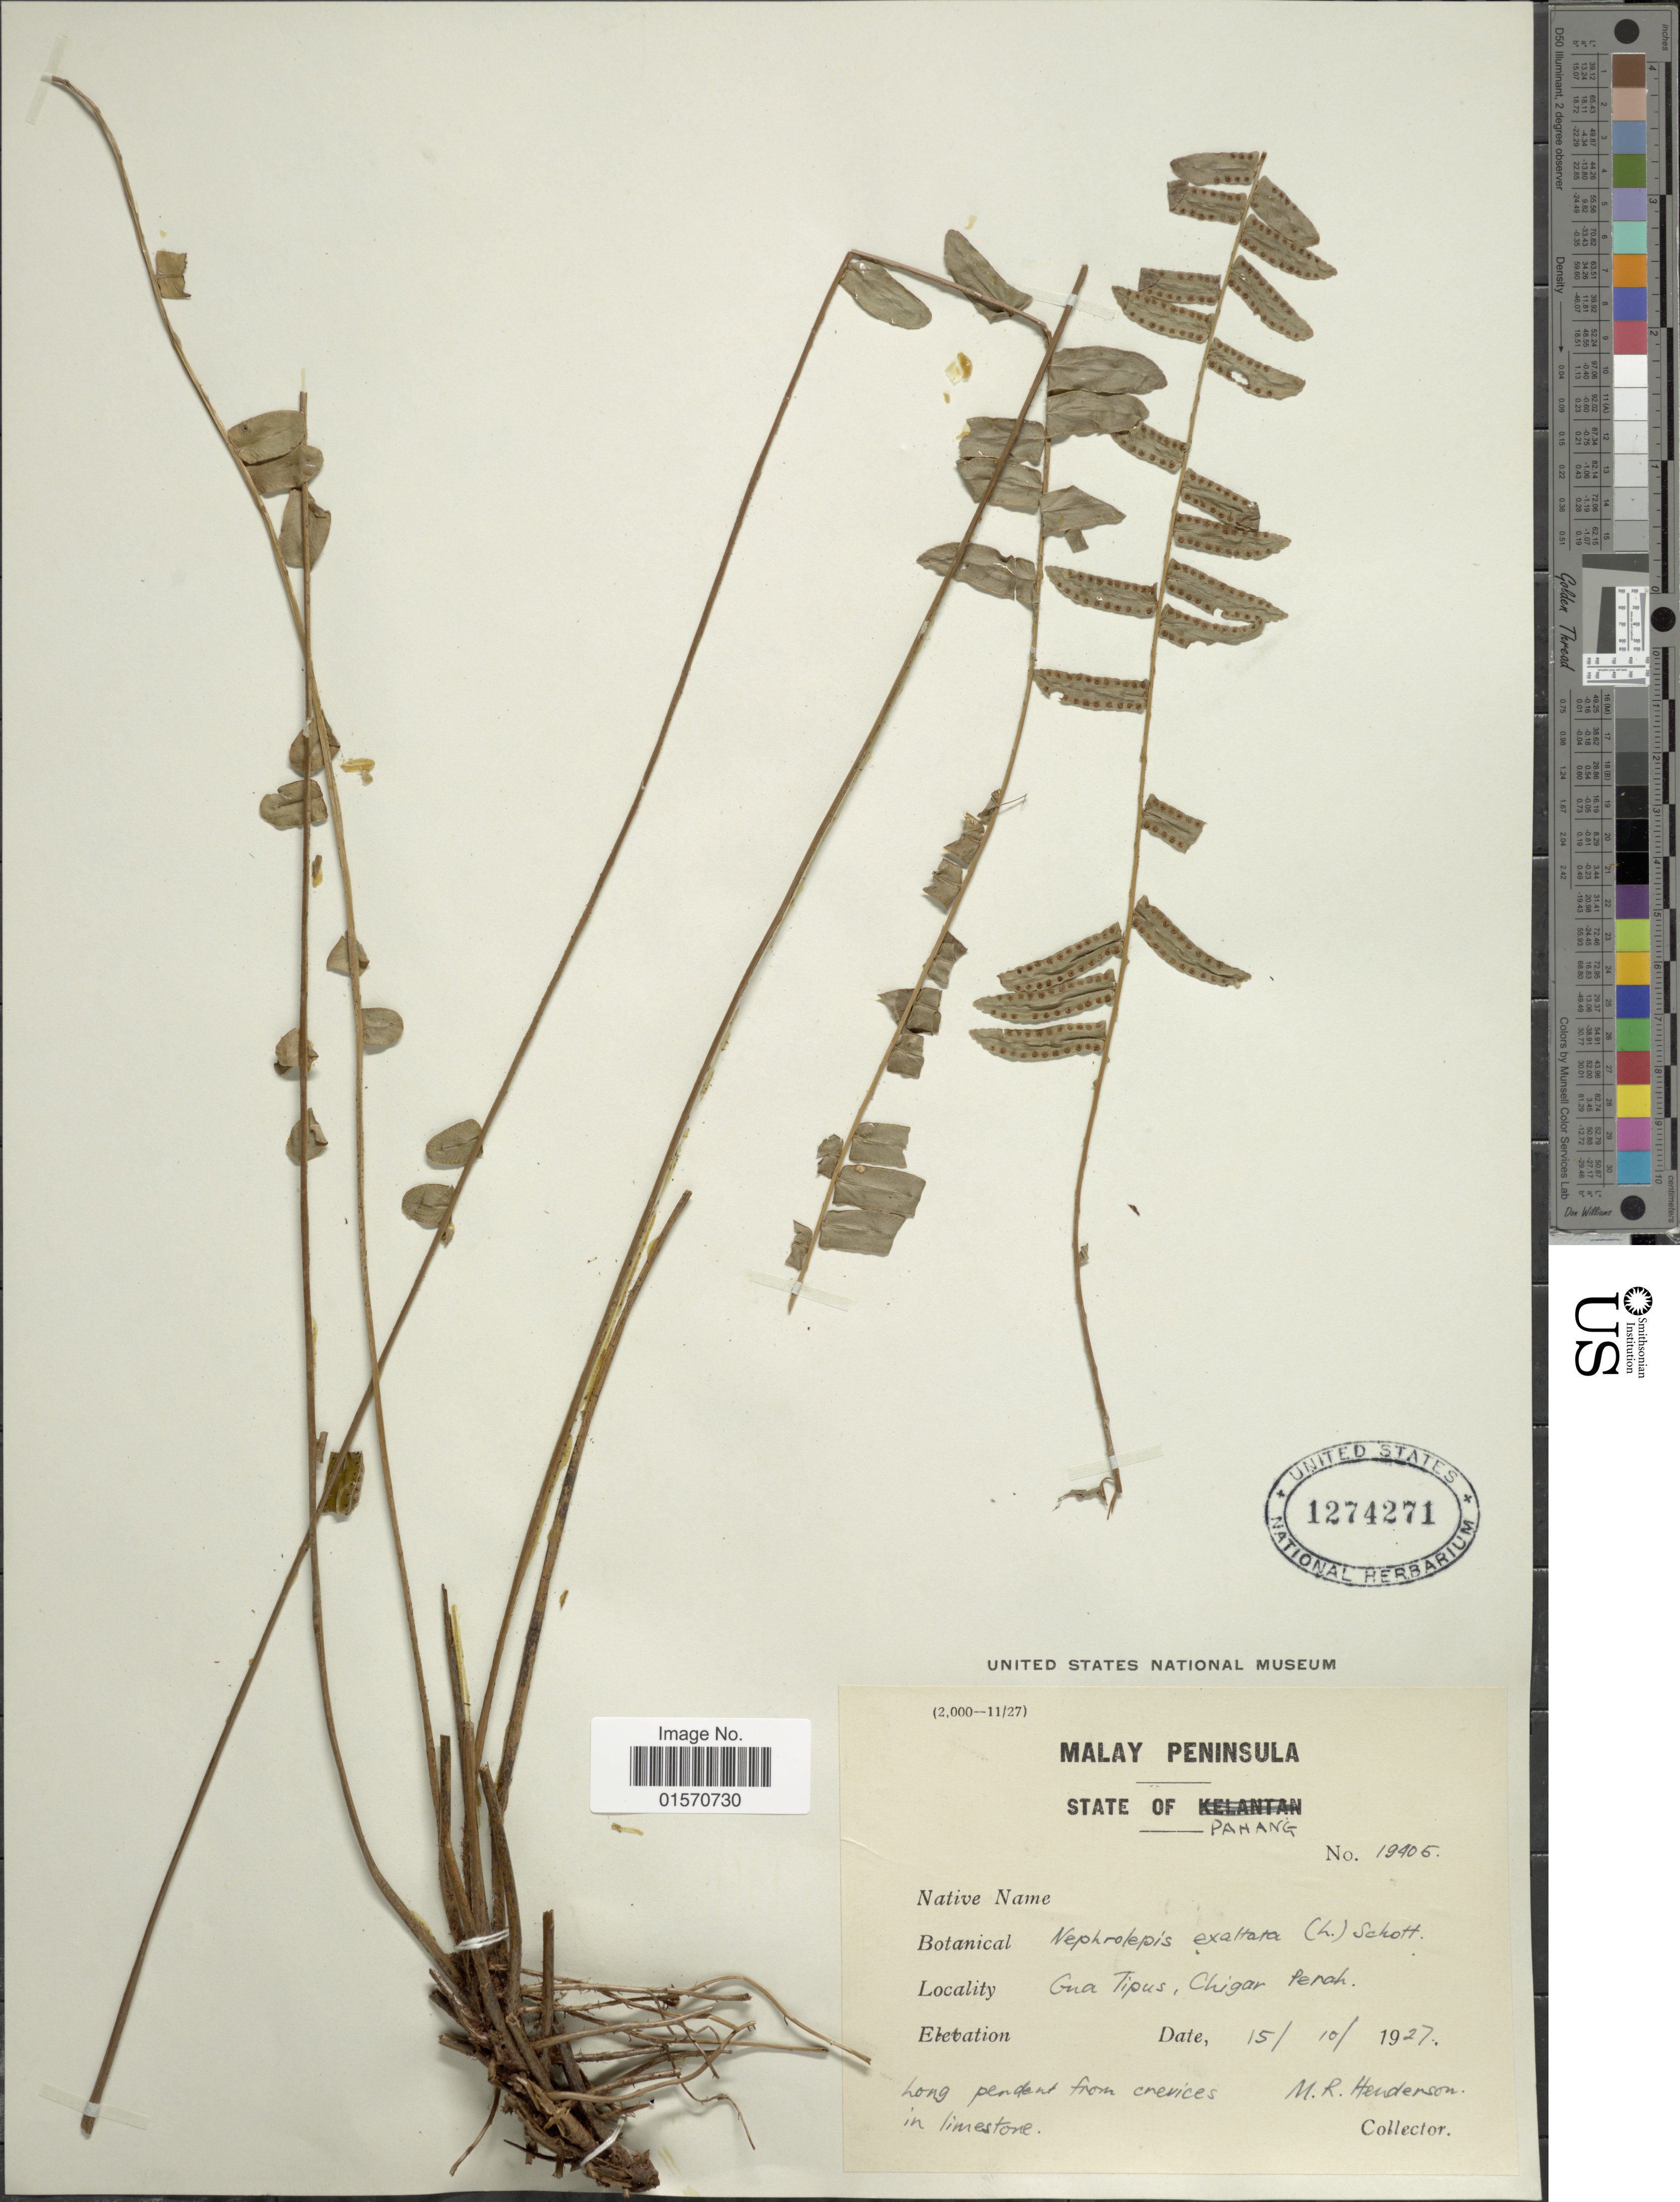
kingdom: Plantae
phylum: Tracheophyta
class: Polypodiopsida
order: Polypodiales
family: Nephrolepidaceae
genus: Nephrolepis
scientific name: Nephrolepis sp.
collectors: M. Henderson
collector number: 19405*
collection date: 1927-10-15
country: Malaysia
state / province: Pahang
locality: Malay Peninsula. Gua Tipus, Chigar Peroh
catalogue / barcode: US 1274271